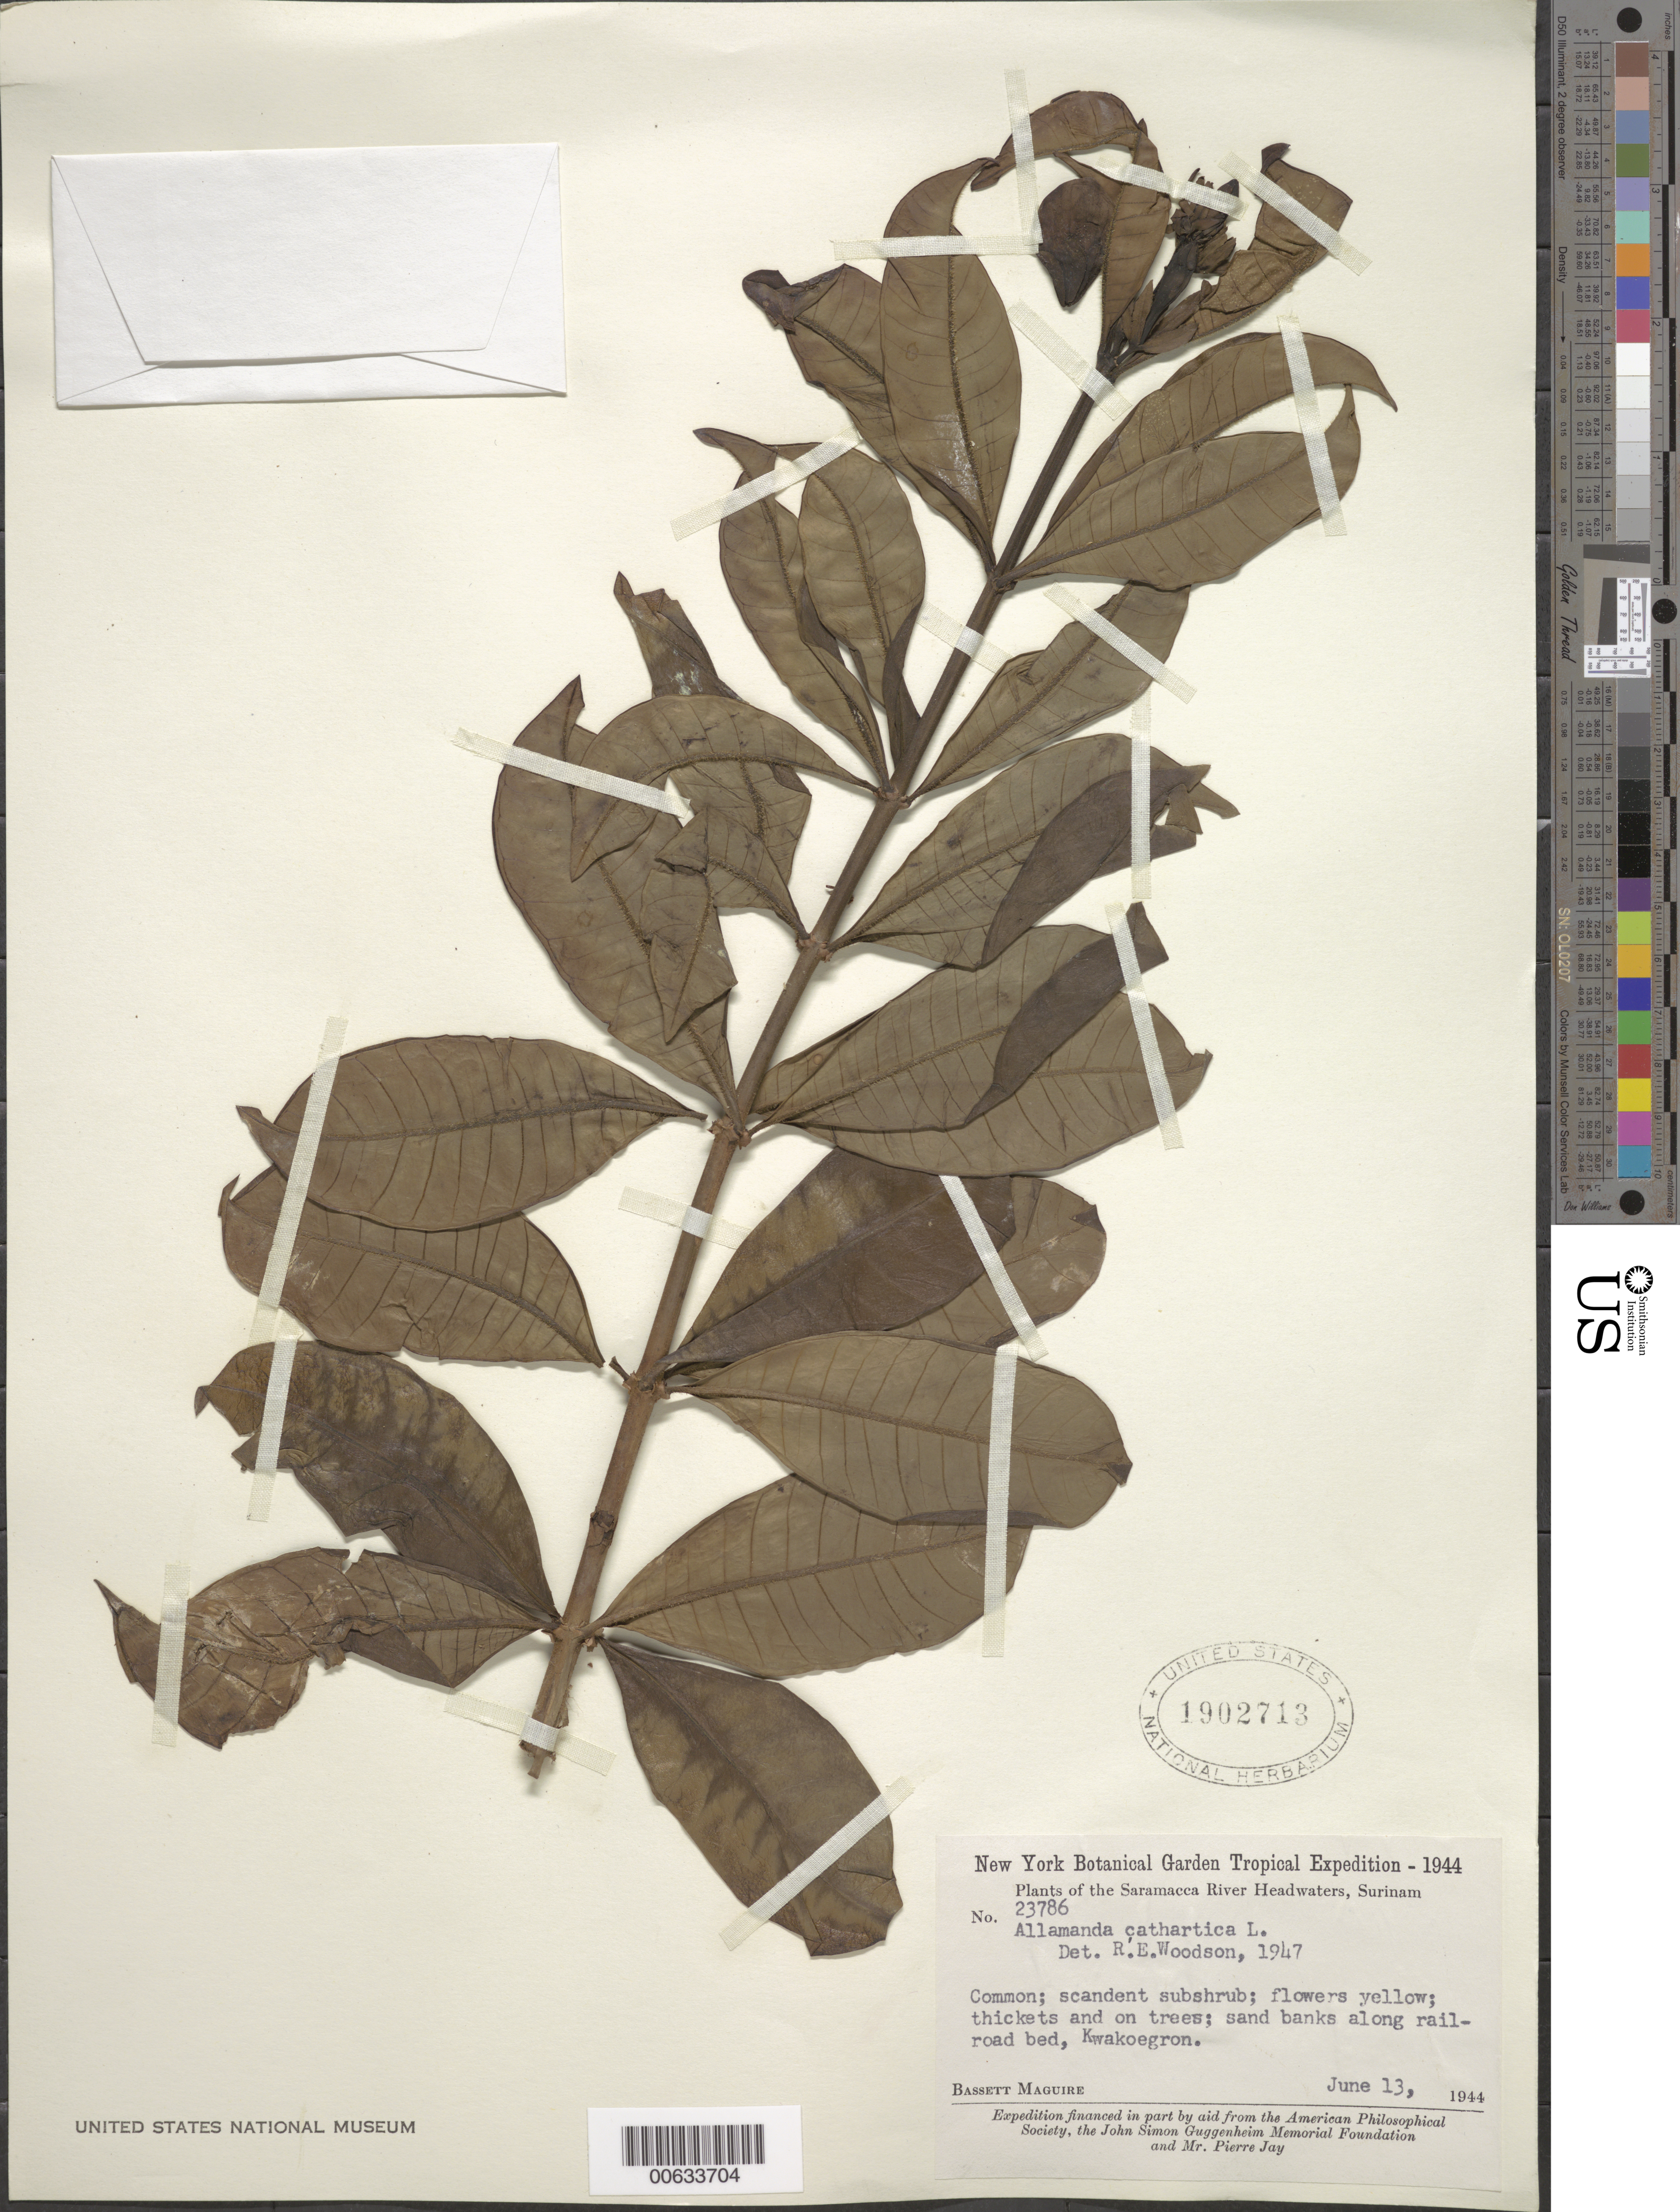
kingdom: Plantae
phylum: Tracheophyta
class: Magnoliopsida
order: Gentianales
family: Apocynaceae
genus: Allamanda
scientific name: Allamanda cathartica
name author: L.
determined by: Woodson, R. E., Jr.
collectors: B. Maguire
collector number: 23786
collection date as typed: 13-Jun-44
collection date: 1944-06-13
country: Suriname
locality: Saramacca River, Kwakoegron vic.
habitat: Thickets and on trees; sand banks along railroad bed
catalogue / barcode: US 1902713